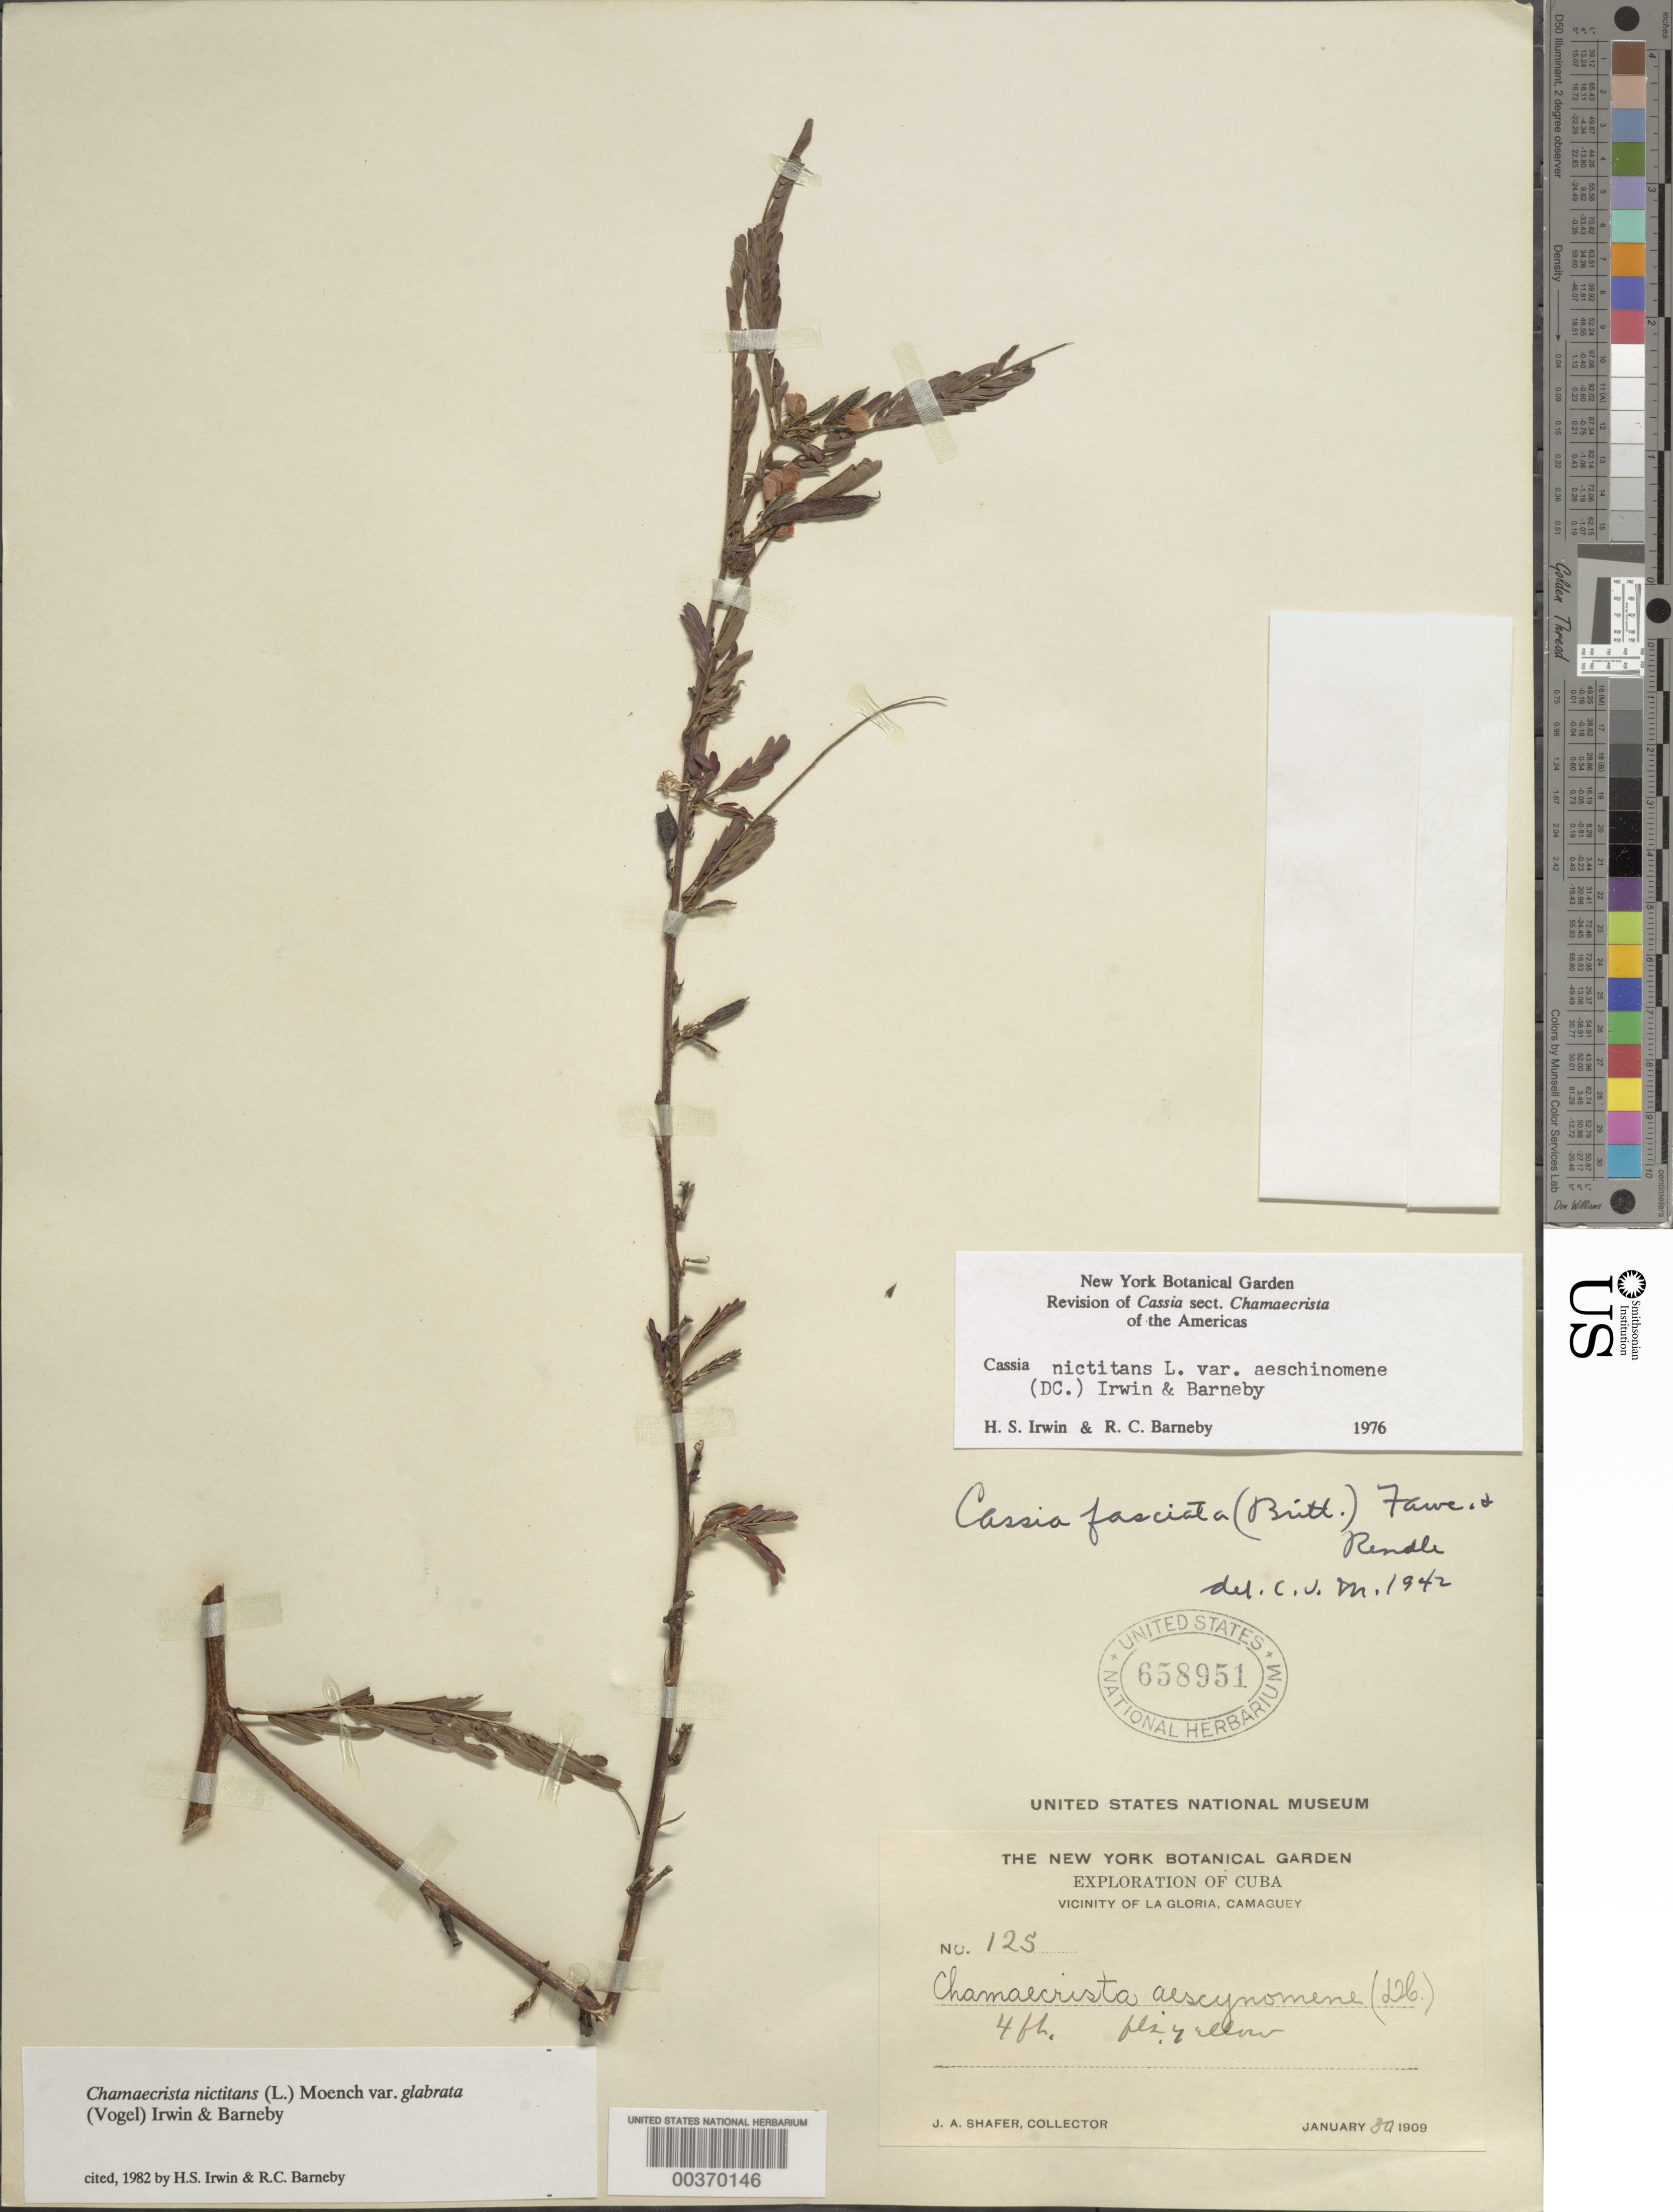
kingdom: Plantae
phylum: Tracheophyta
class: Magnoliopsida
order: Fabales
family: Fabaceae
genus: Chamaecrista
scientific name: Chamaecrista nictitans var. glabrata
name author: (Vogel) H.S. Irwin & Barneby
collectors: J. A. Shafer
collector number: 125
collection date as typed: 30 Jan 1909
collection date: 1909-01-30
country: Cuba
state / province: Camagüey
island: Greater Antilles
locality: Vicinity of La Gloria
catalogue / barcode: US 658951